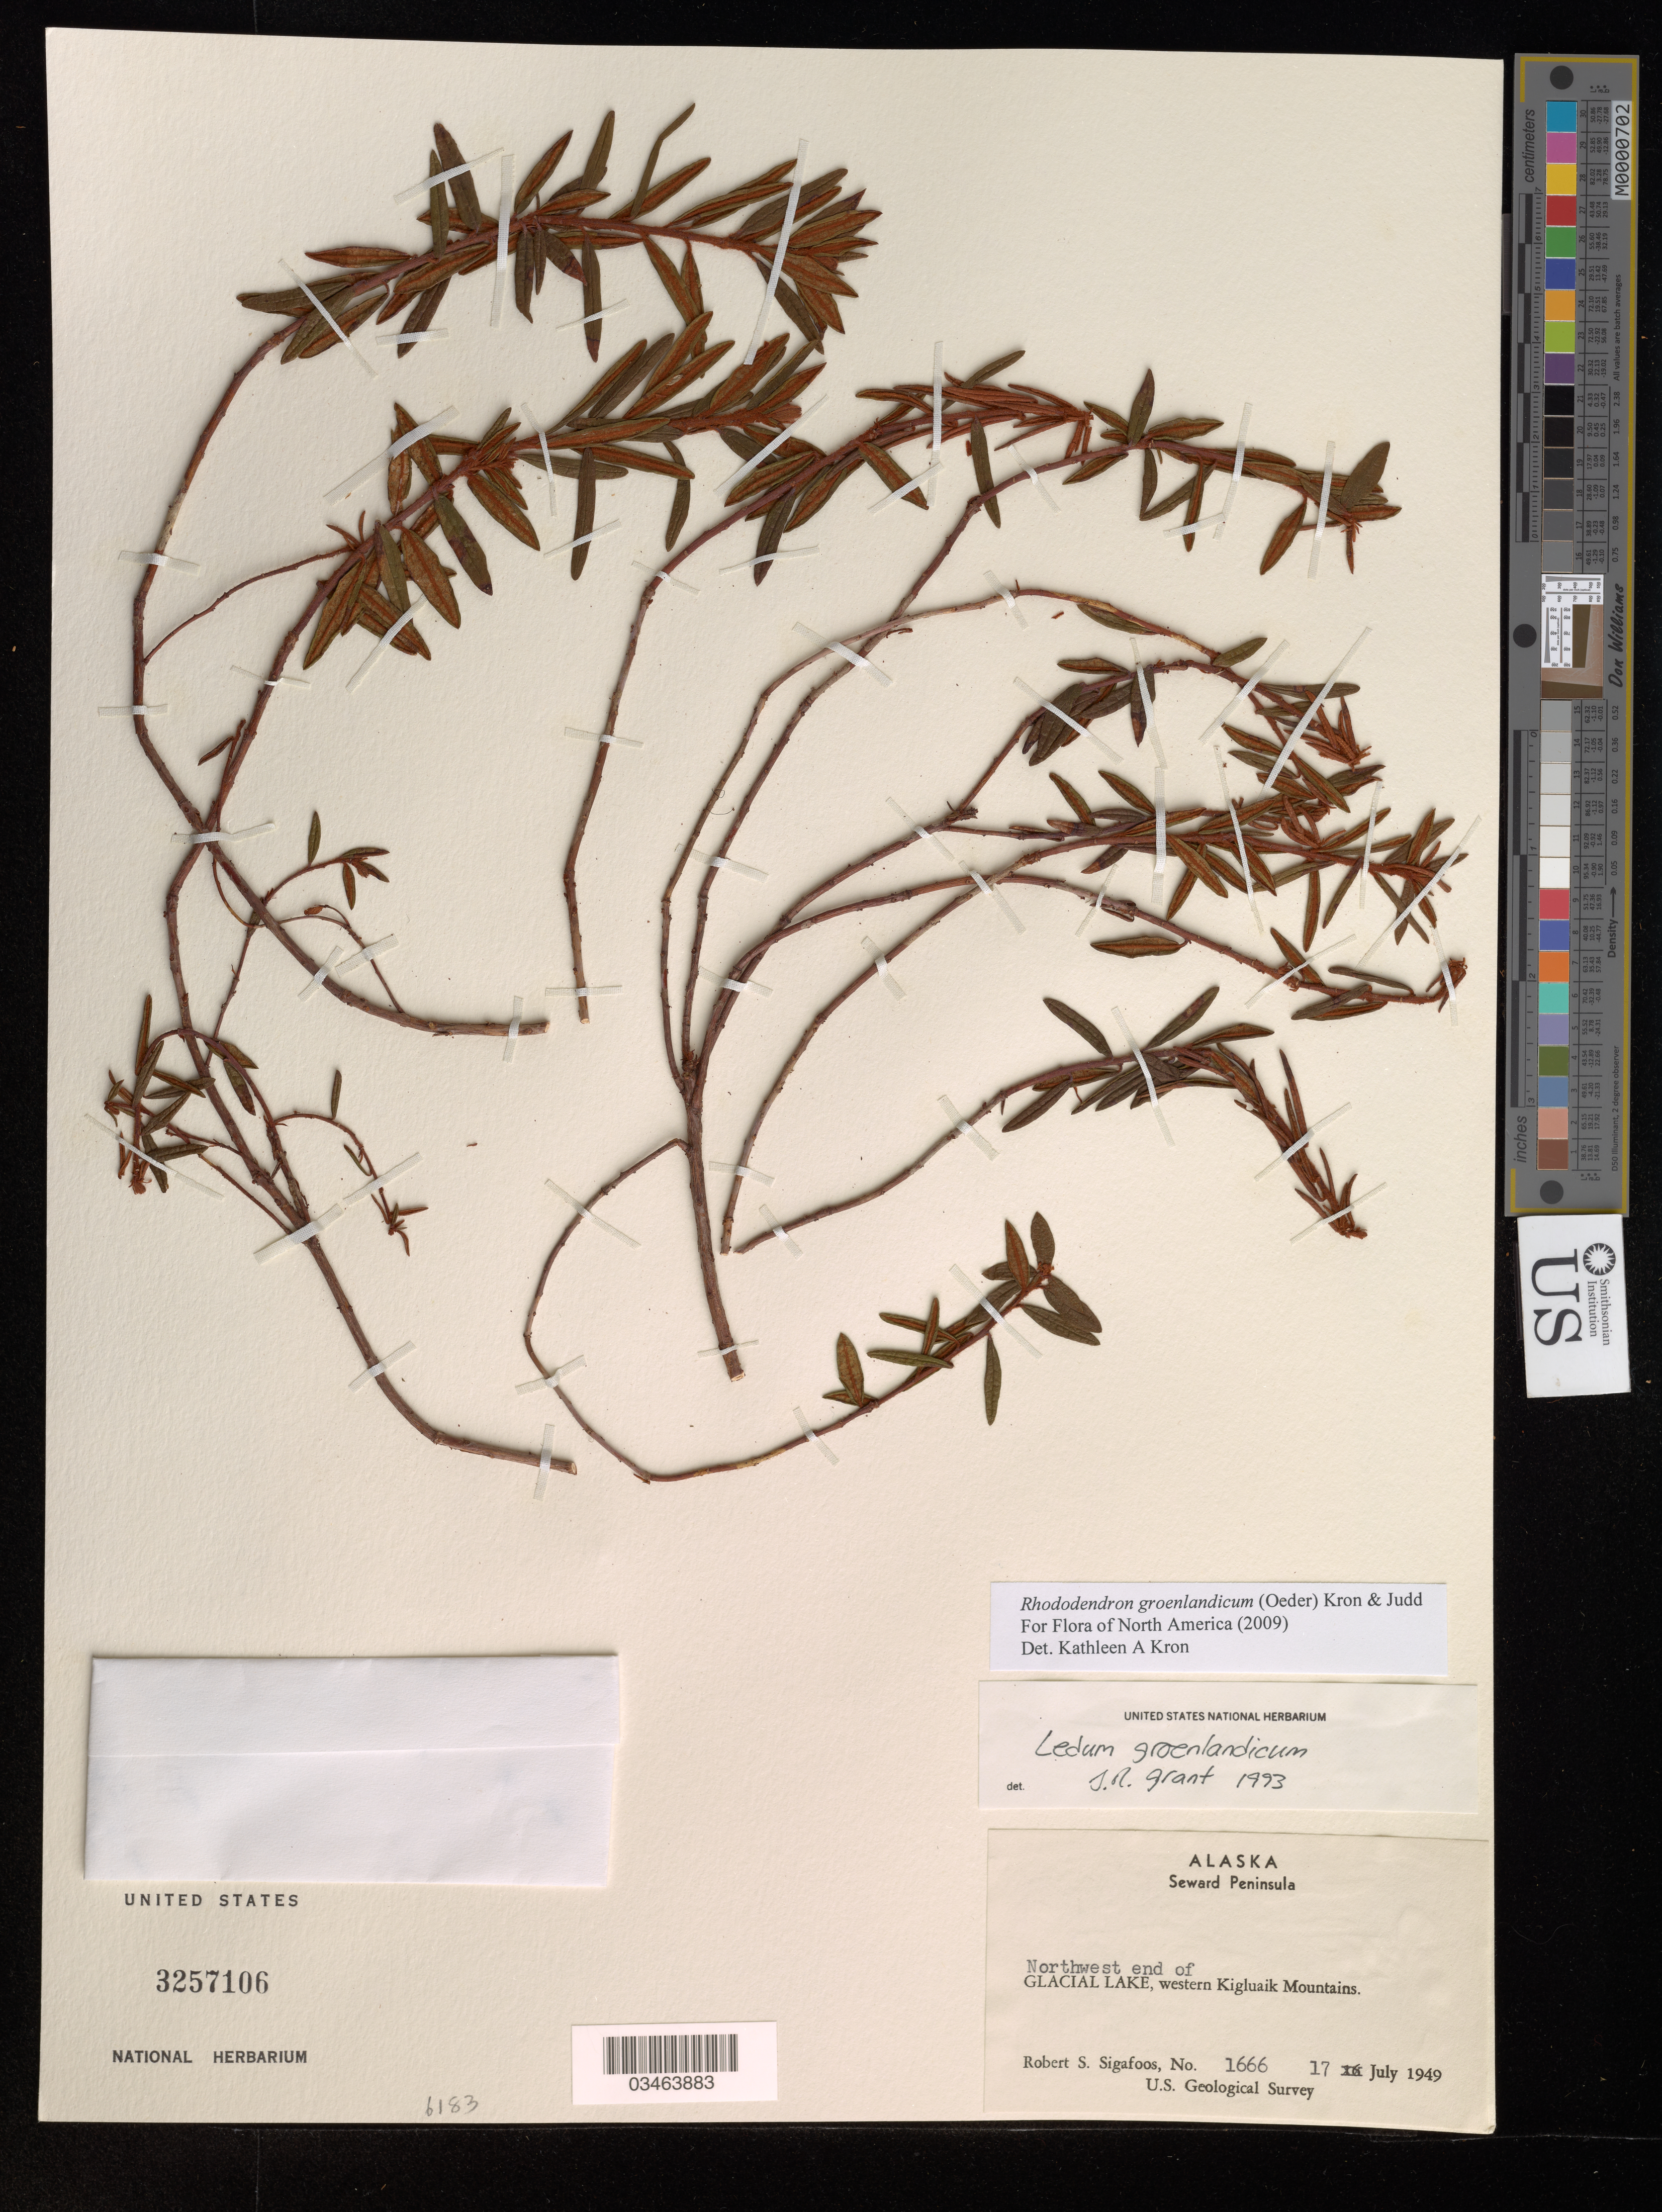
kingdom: Plantae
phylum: Tracheophyta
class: Magnoliopsida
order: Ericales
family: Ericaceae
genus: Rhododendron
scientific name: Rhododendron groenlandicum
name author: (Oeder) Kron & Judd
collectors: R. Sigafoos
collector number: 1666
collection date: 1949-07-17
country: United States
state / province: Alaska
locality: Seward Peninsula. Northwest end of Glacial Lake, western Kigluaik Mountains. U.S. Geological Survey.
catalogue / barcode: US 3257106